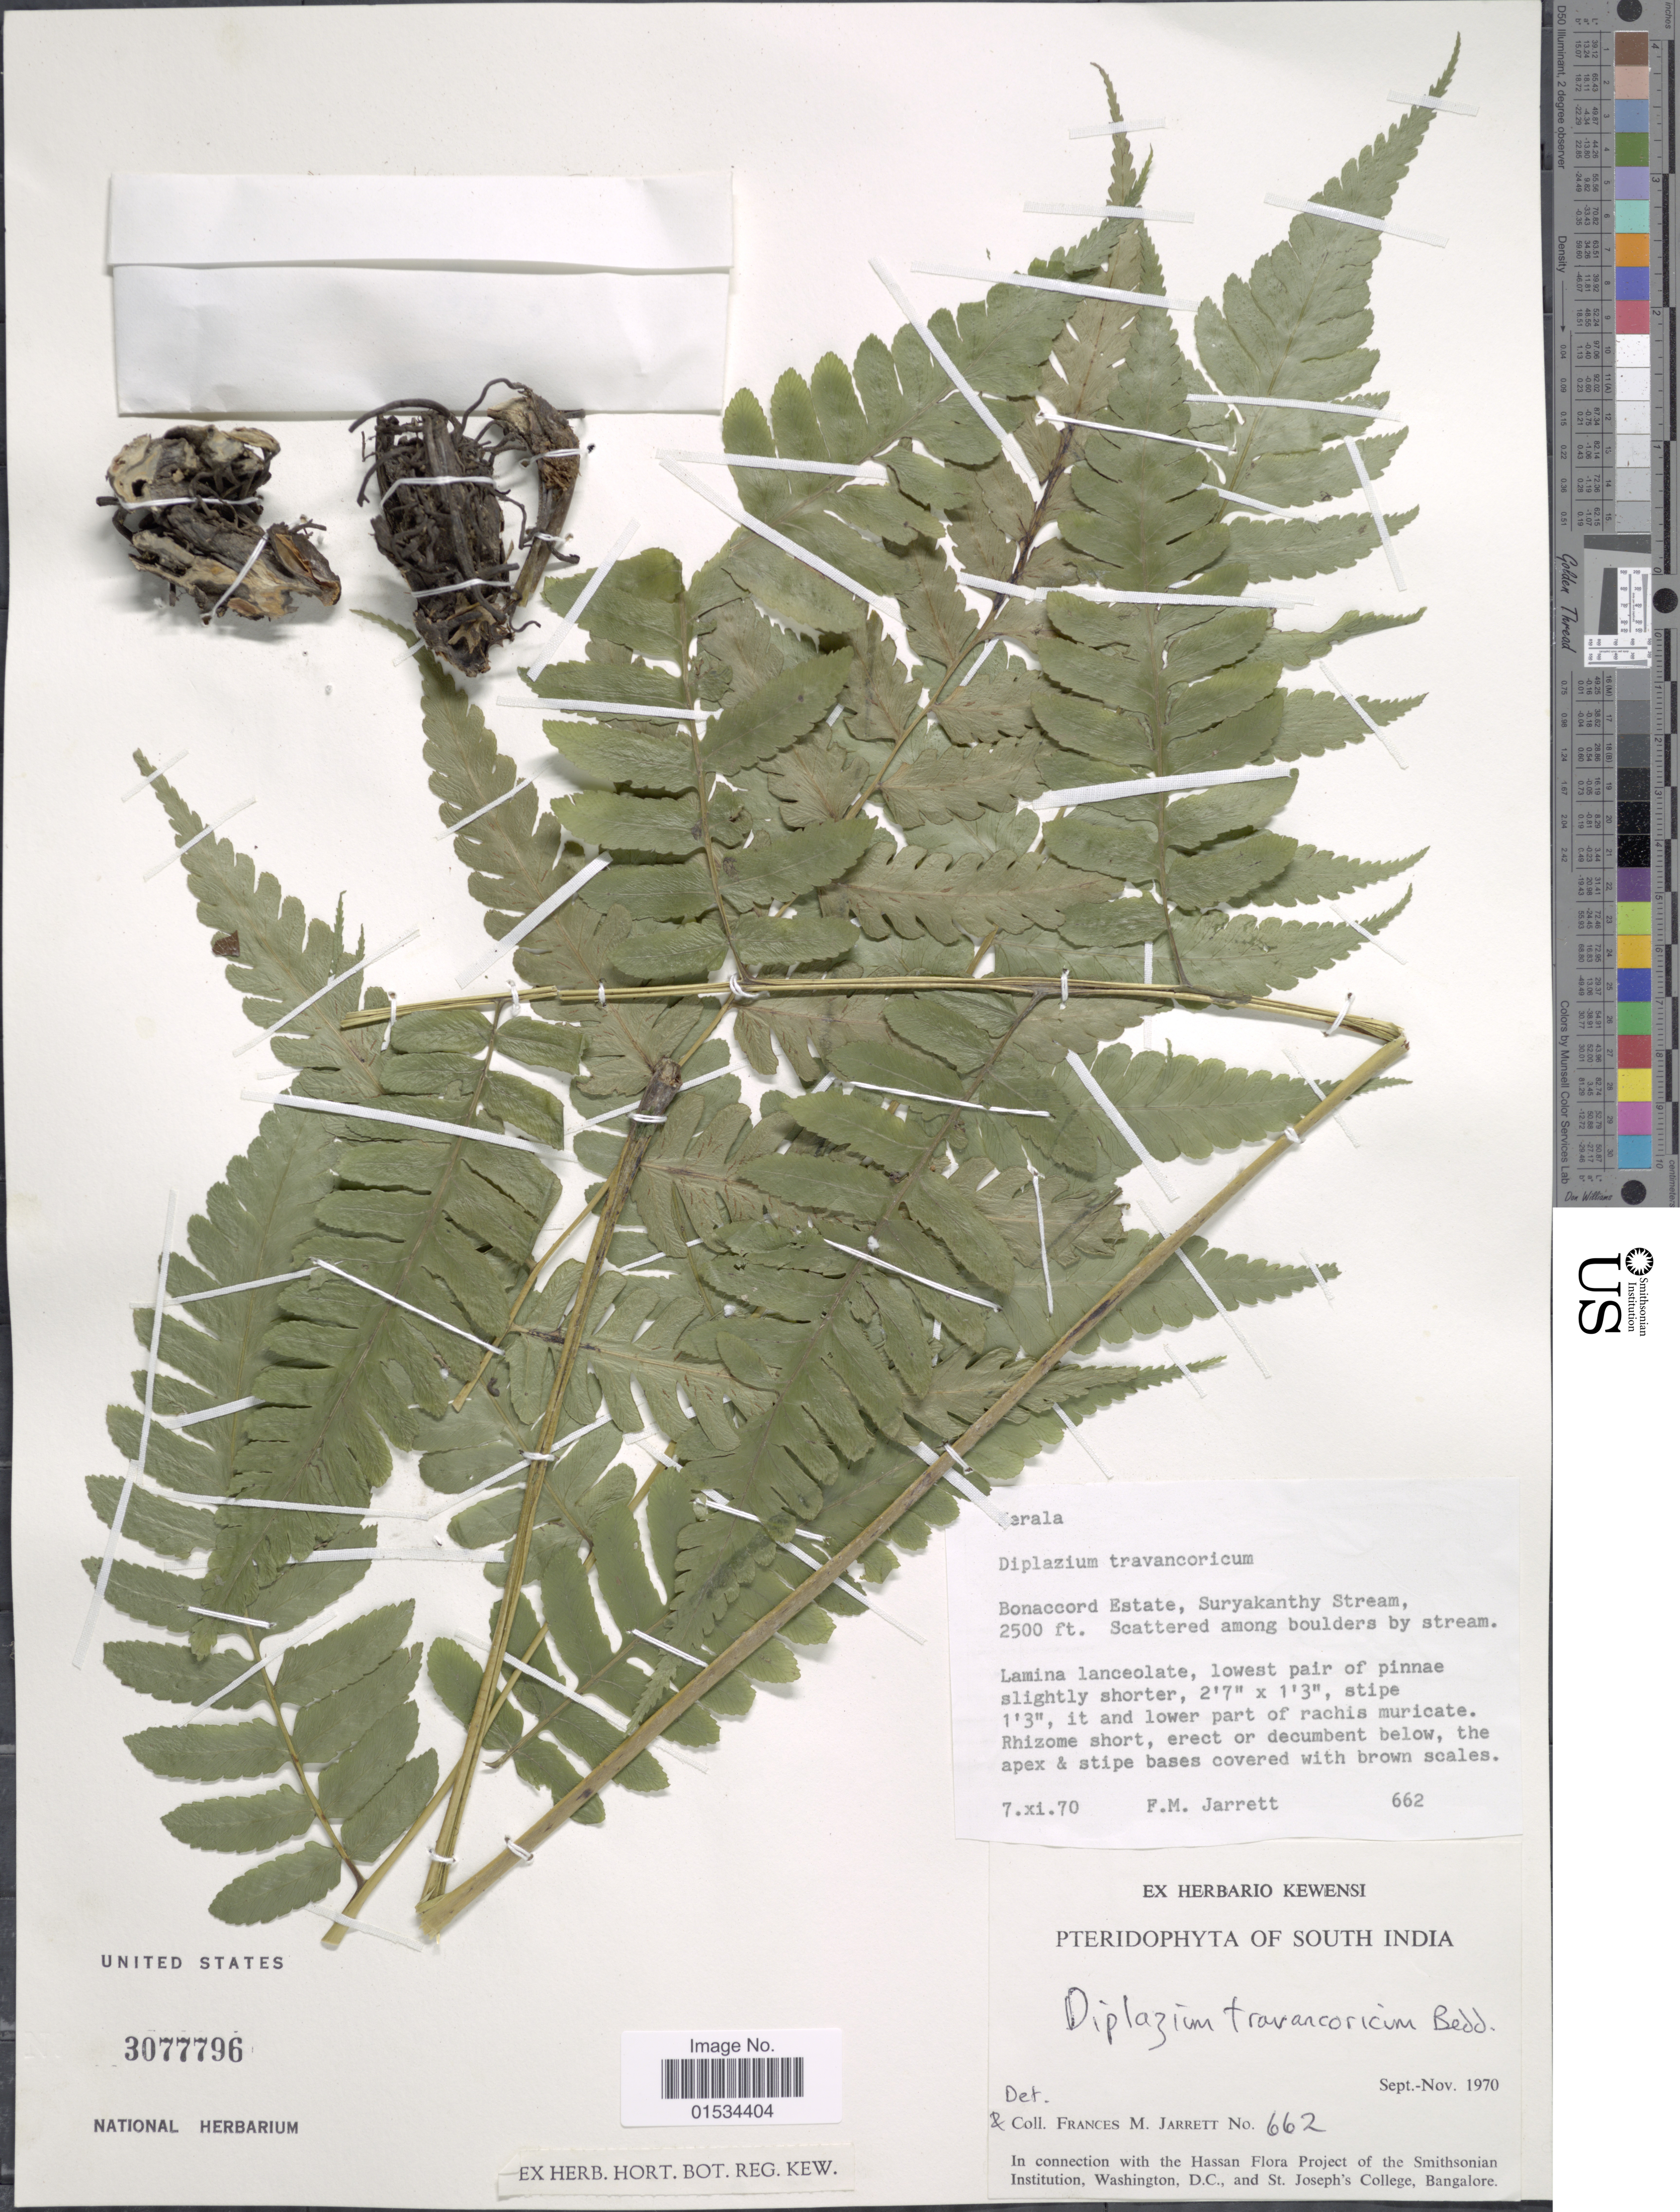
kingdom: Plantae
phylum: Tracheophyta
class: Polypodiopsida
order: Polypodiales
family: Athyriaceae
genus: Diplazium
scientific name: Diplazium travancoricum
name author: Bedd.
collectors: F. M. Jarrett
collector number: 662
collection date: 1970-11-07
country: India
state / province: Kerala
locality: Bonaccord Estate, Suryakanthy Stream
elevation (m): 762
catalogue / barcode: US 3077796